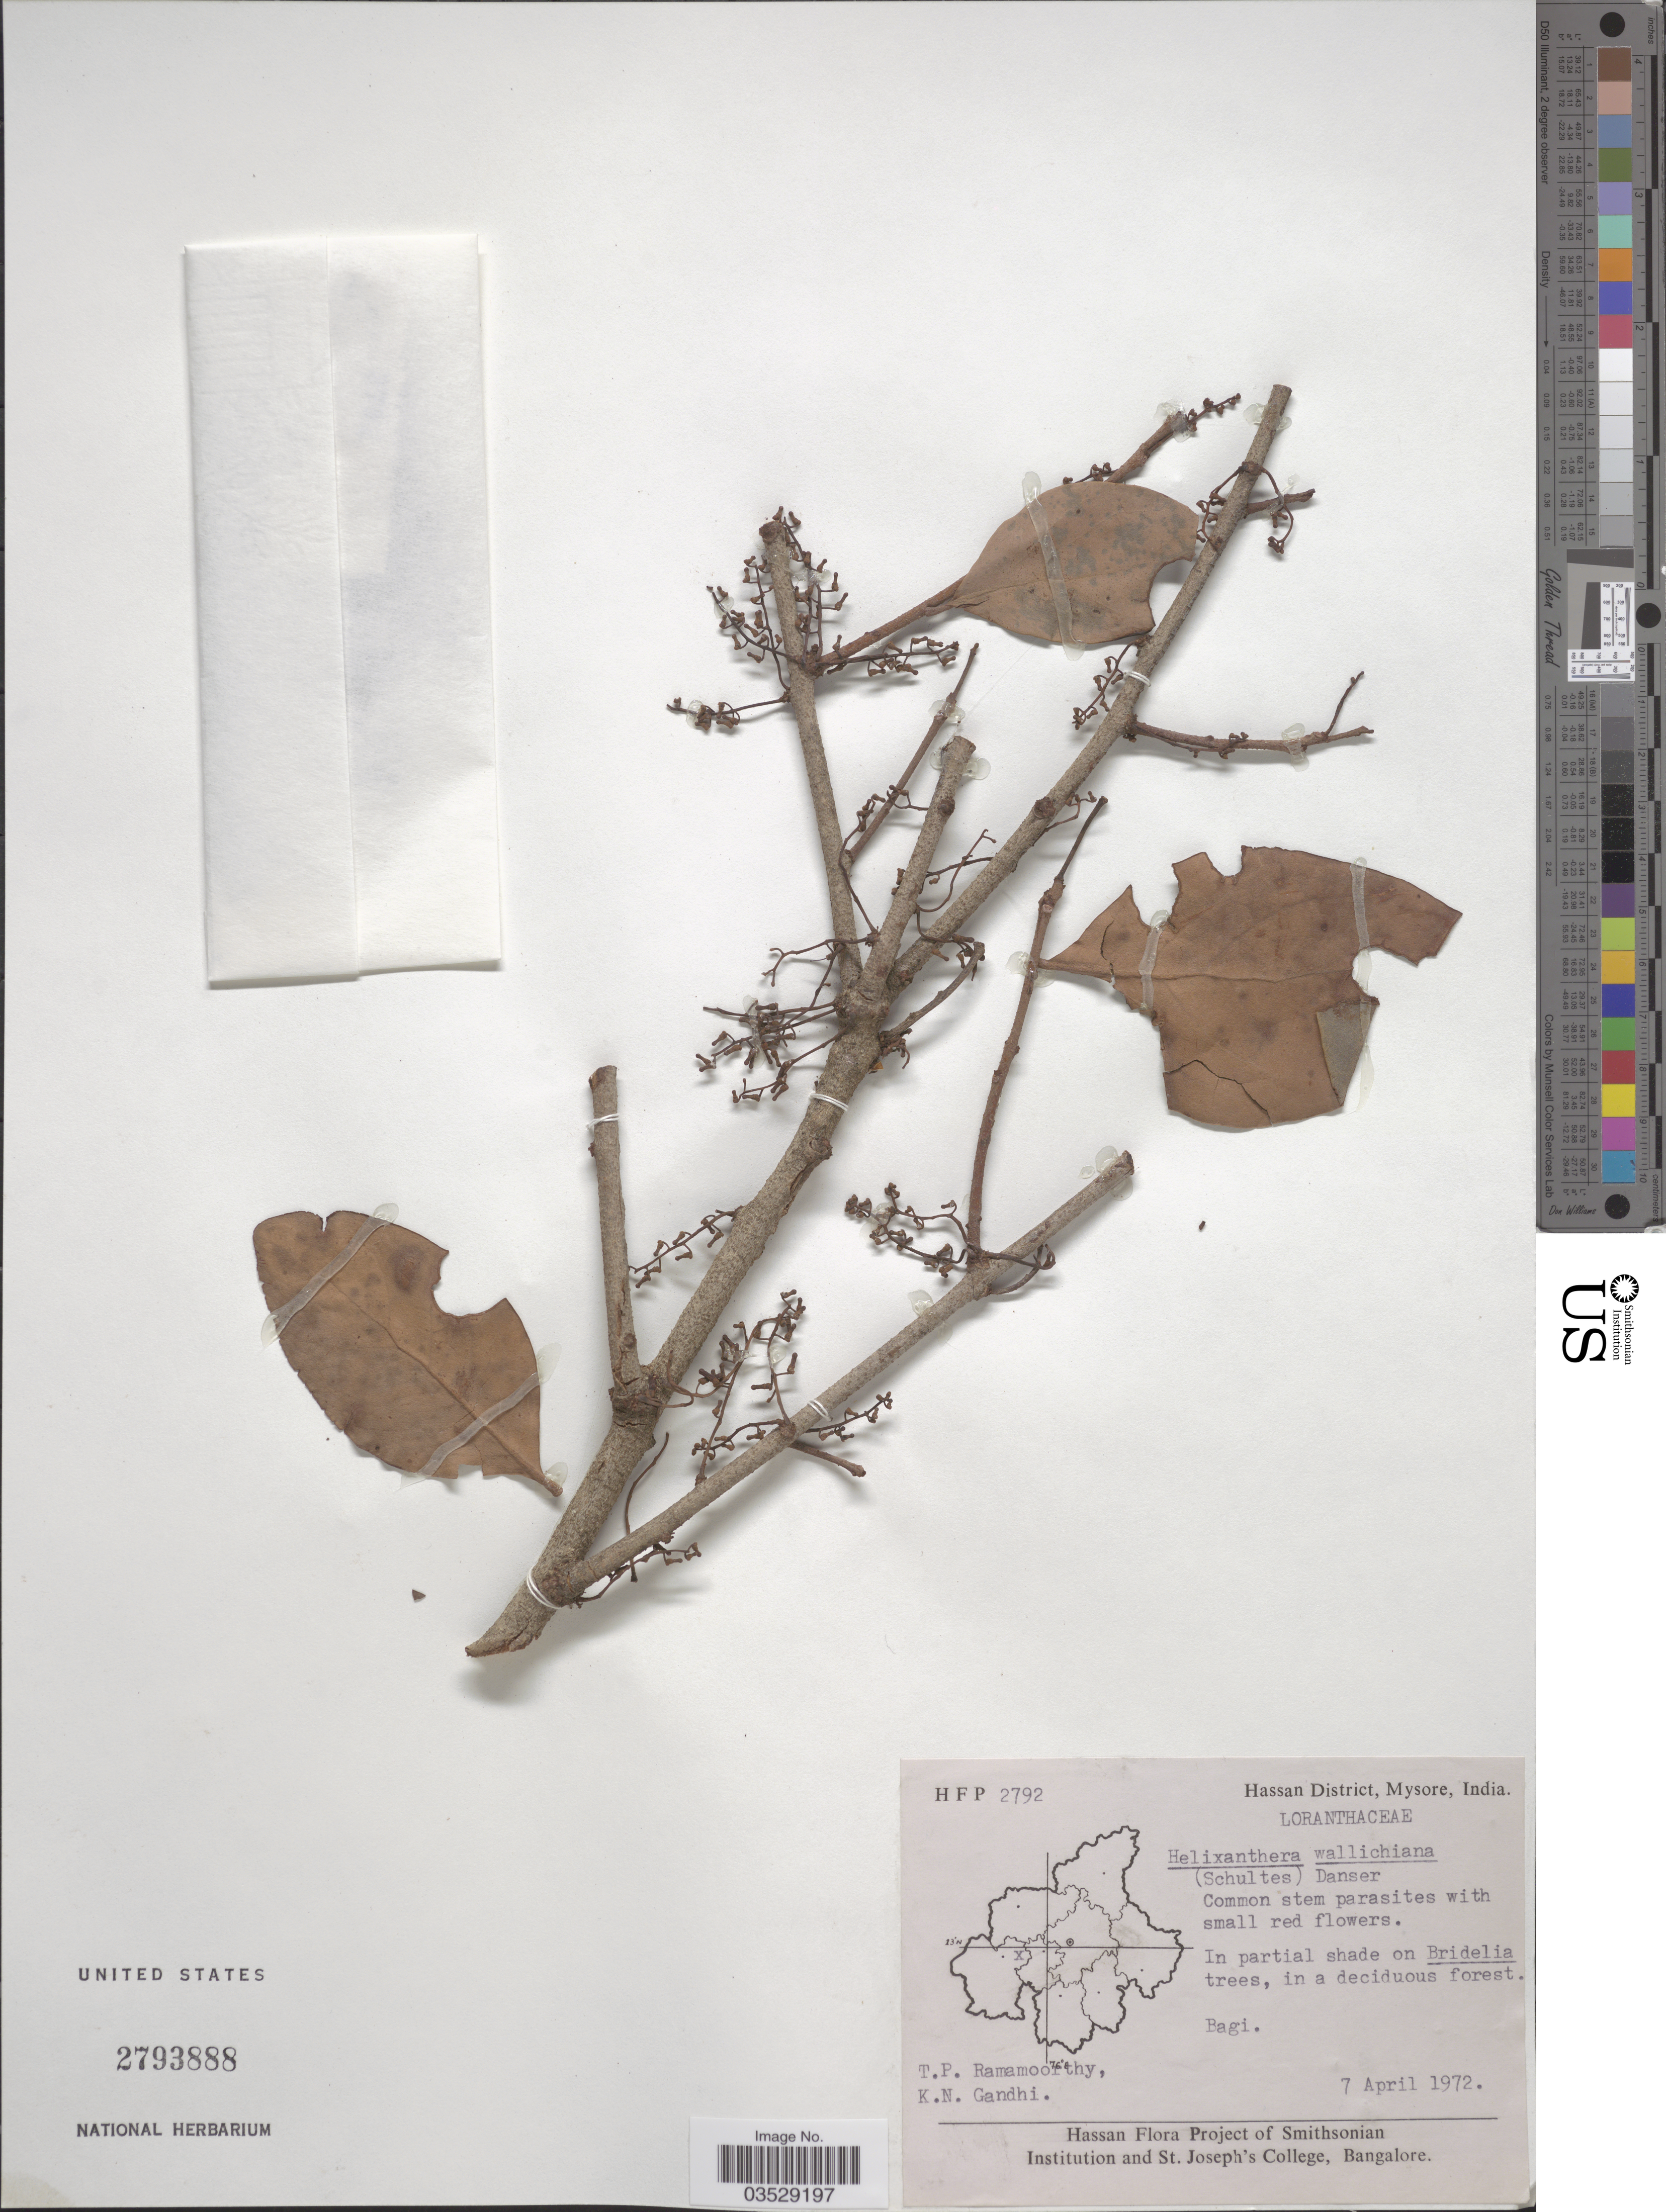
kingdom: Plantae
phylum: Tracheophyta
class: Magnoliopsida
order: Santalales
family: Loranthaceae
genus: Helixanthera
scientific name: Helixanthera wallichiana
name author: Danser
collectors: T. P. Ramamoorthy & K. N. Gandhi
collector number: HFP 2792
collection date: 1972-04-07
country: India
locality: Hassan District, Mysore. Bagi.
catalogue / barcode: US 2793888